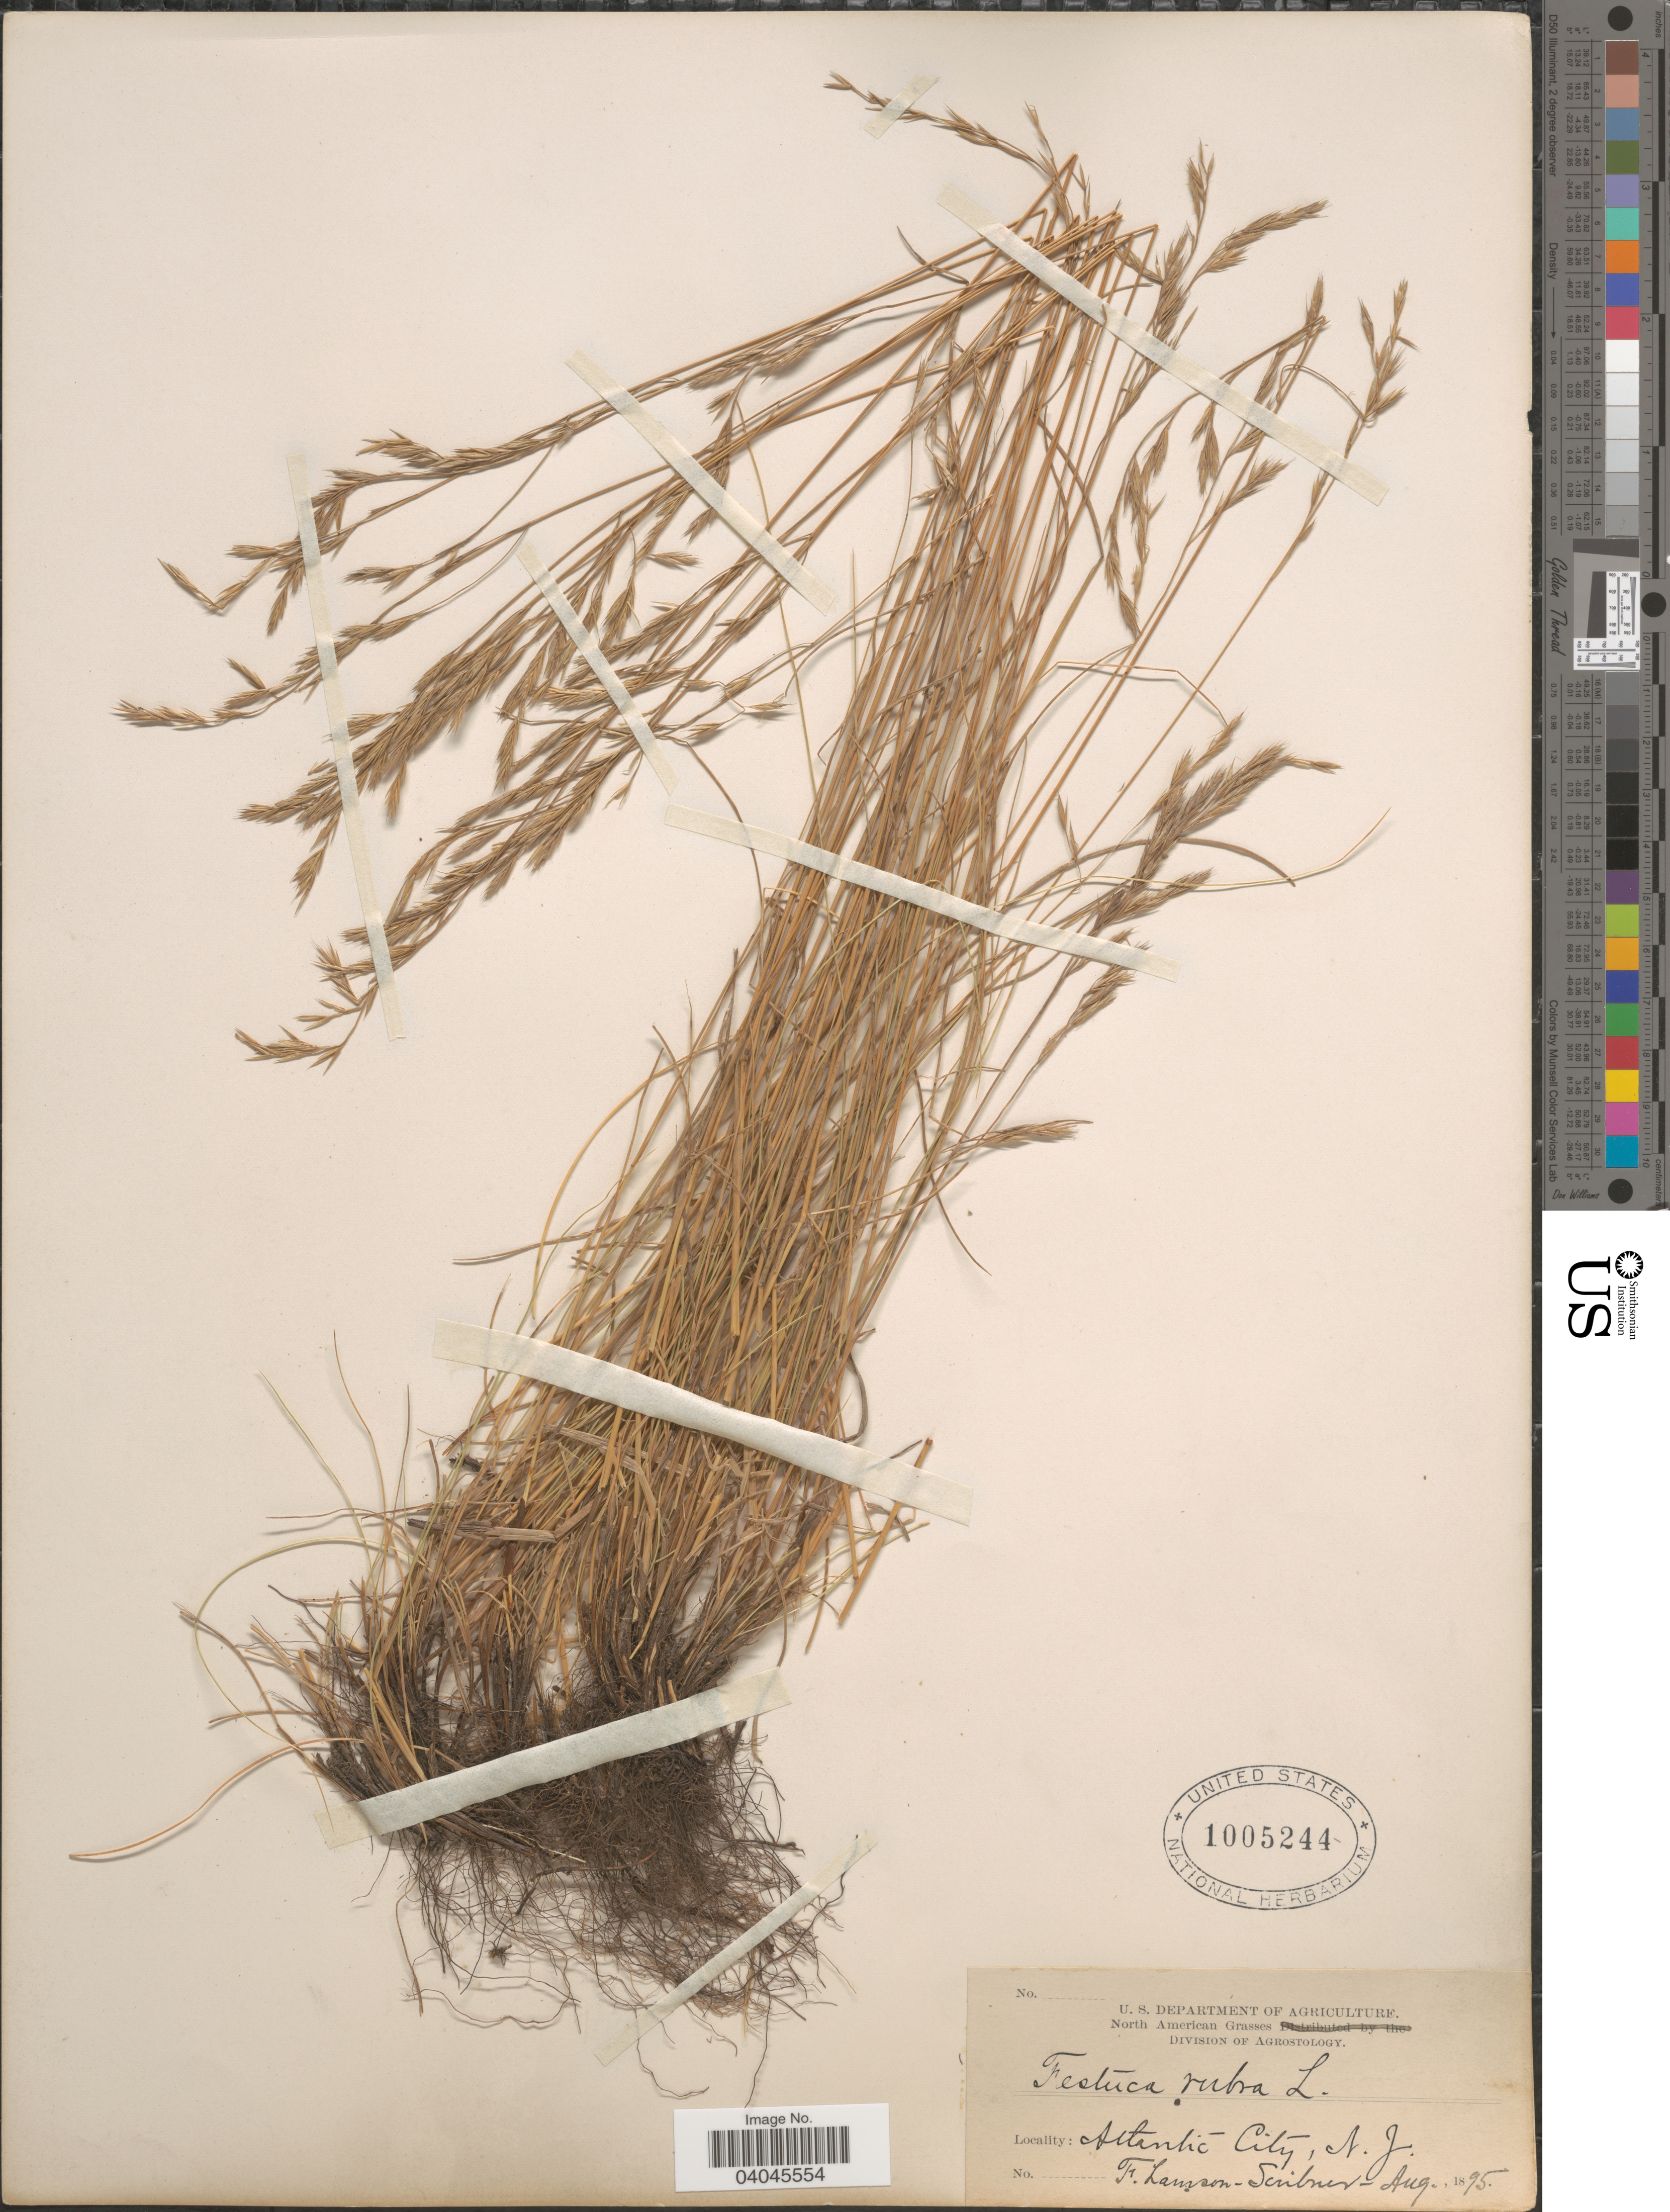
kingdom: Plantae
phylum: Tracheophyta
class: Liliopsida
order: Poales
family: Poaceae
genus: Festuca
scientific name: Festuca rubra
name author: L.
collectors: F. Lamson-Scribner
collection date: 1895-08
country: United States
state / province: New Jersey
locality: Atlantic City.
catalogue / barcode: US 1005244